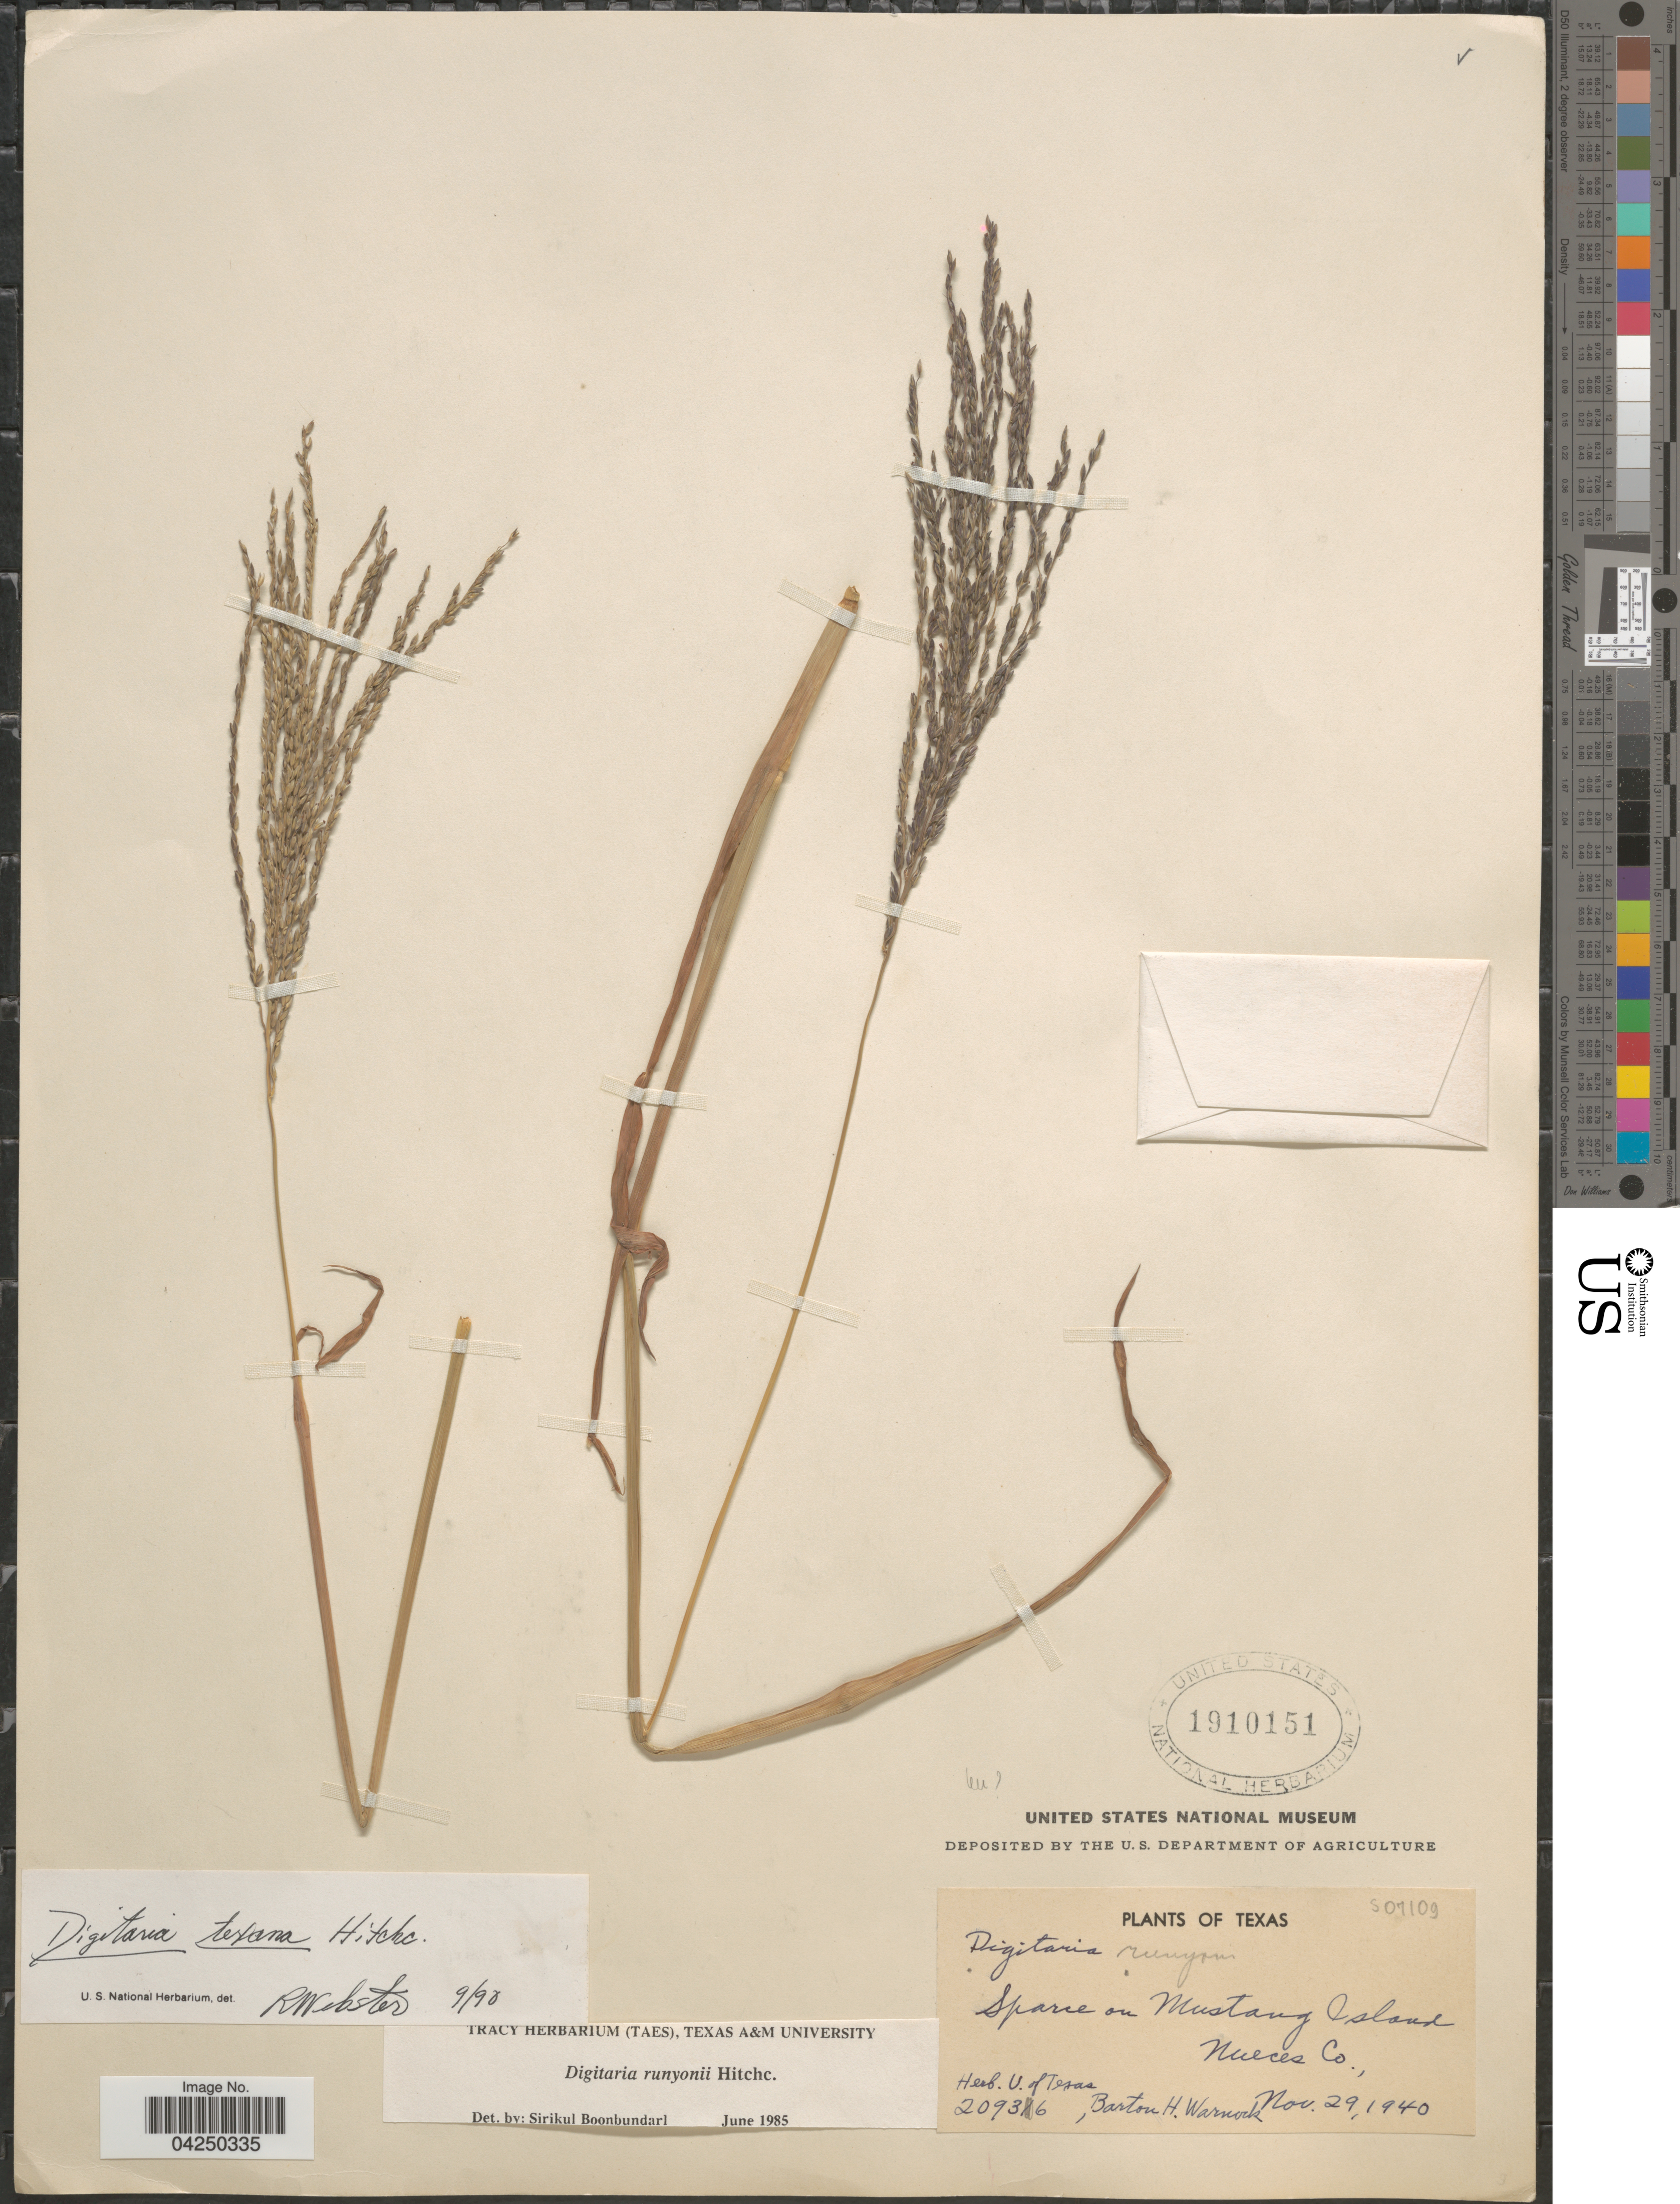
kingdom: Plantae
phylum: Tracheophyta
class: Liliopsida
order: Poales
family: Poaceae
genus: Digitaria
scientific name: Digitaria texana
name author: Hitchc.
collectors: B. H. Warnock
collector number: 209316*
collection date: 1940-11-29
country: United States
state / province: Texas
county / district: Nueces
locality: Sparce on Mustang Island, Nueces Co.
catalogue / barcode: US 1910151